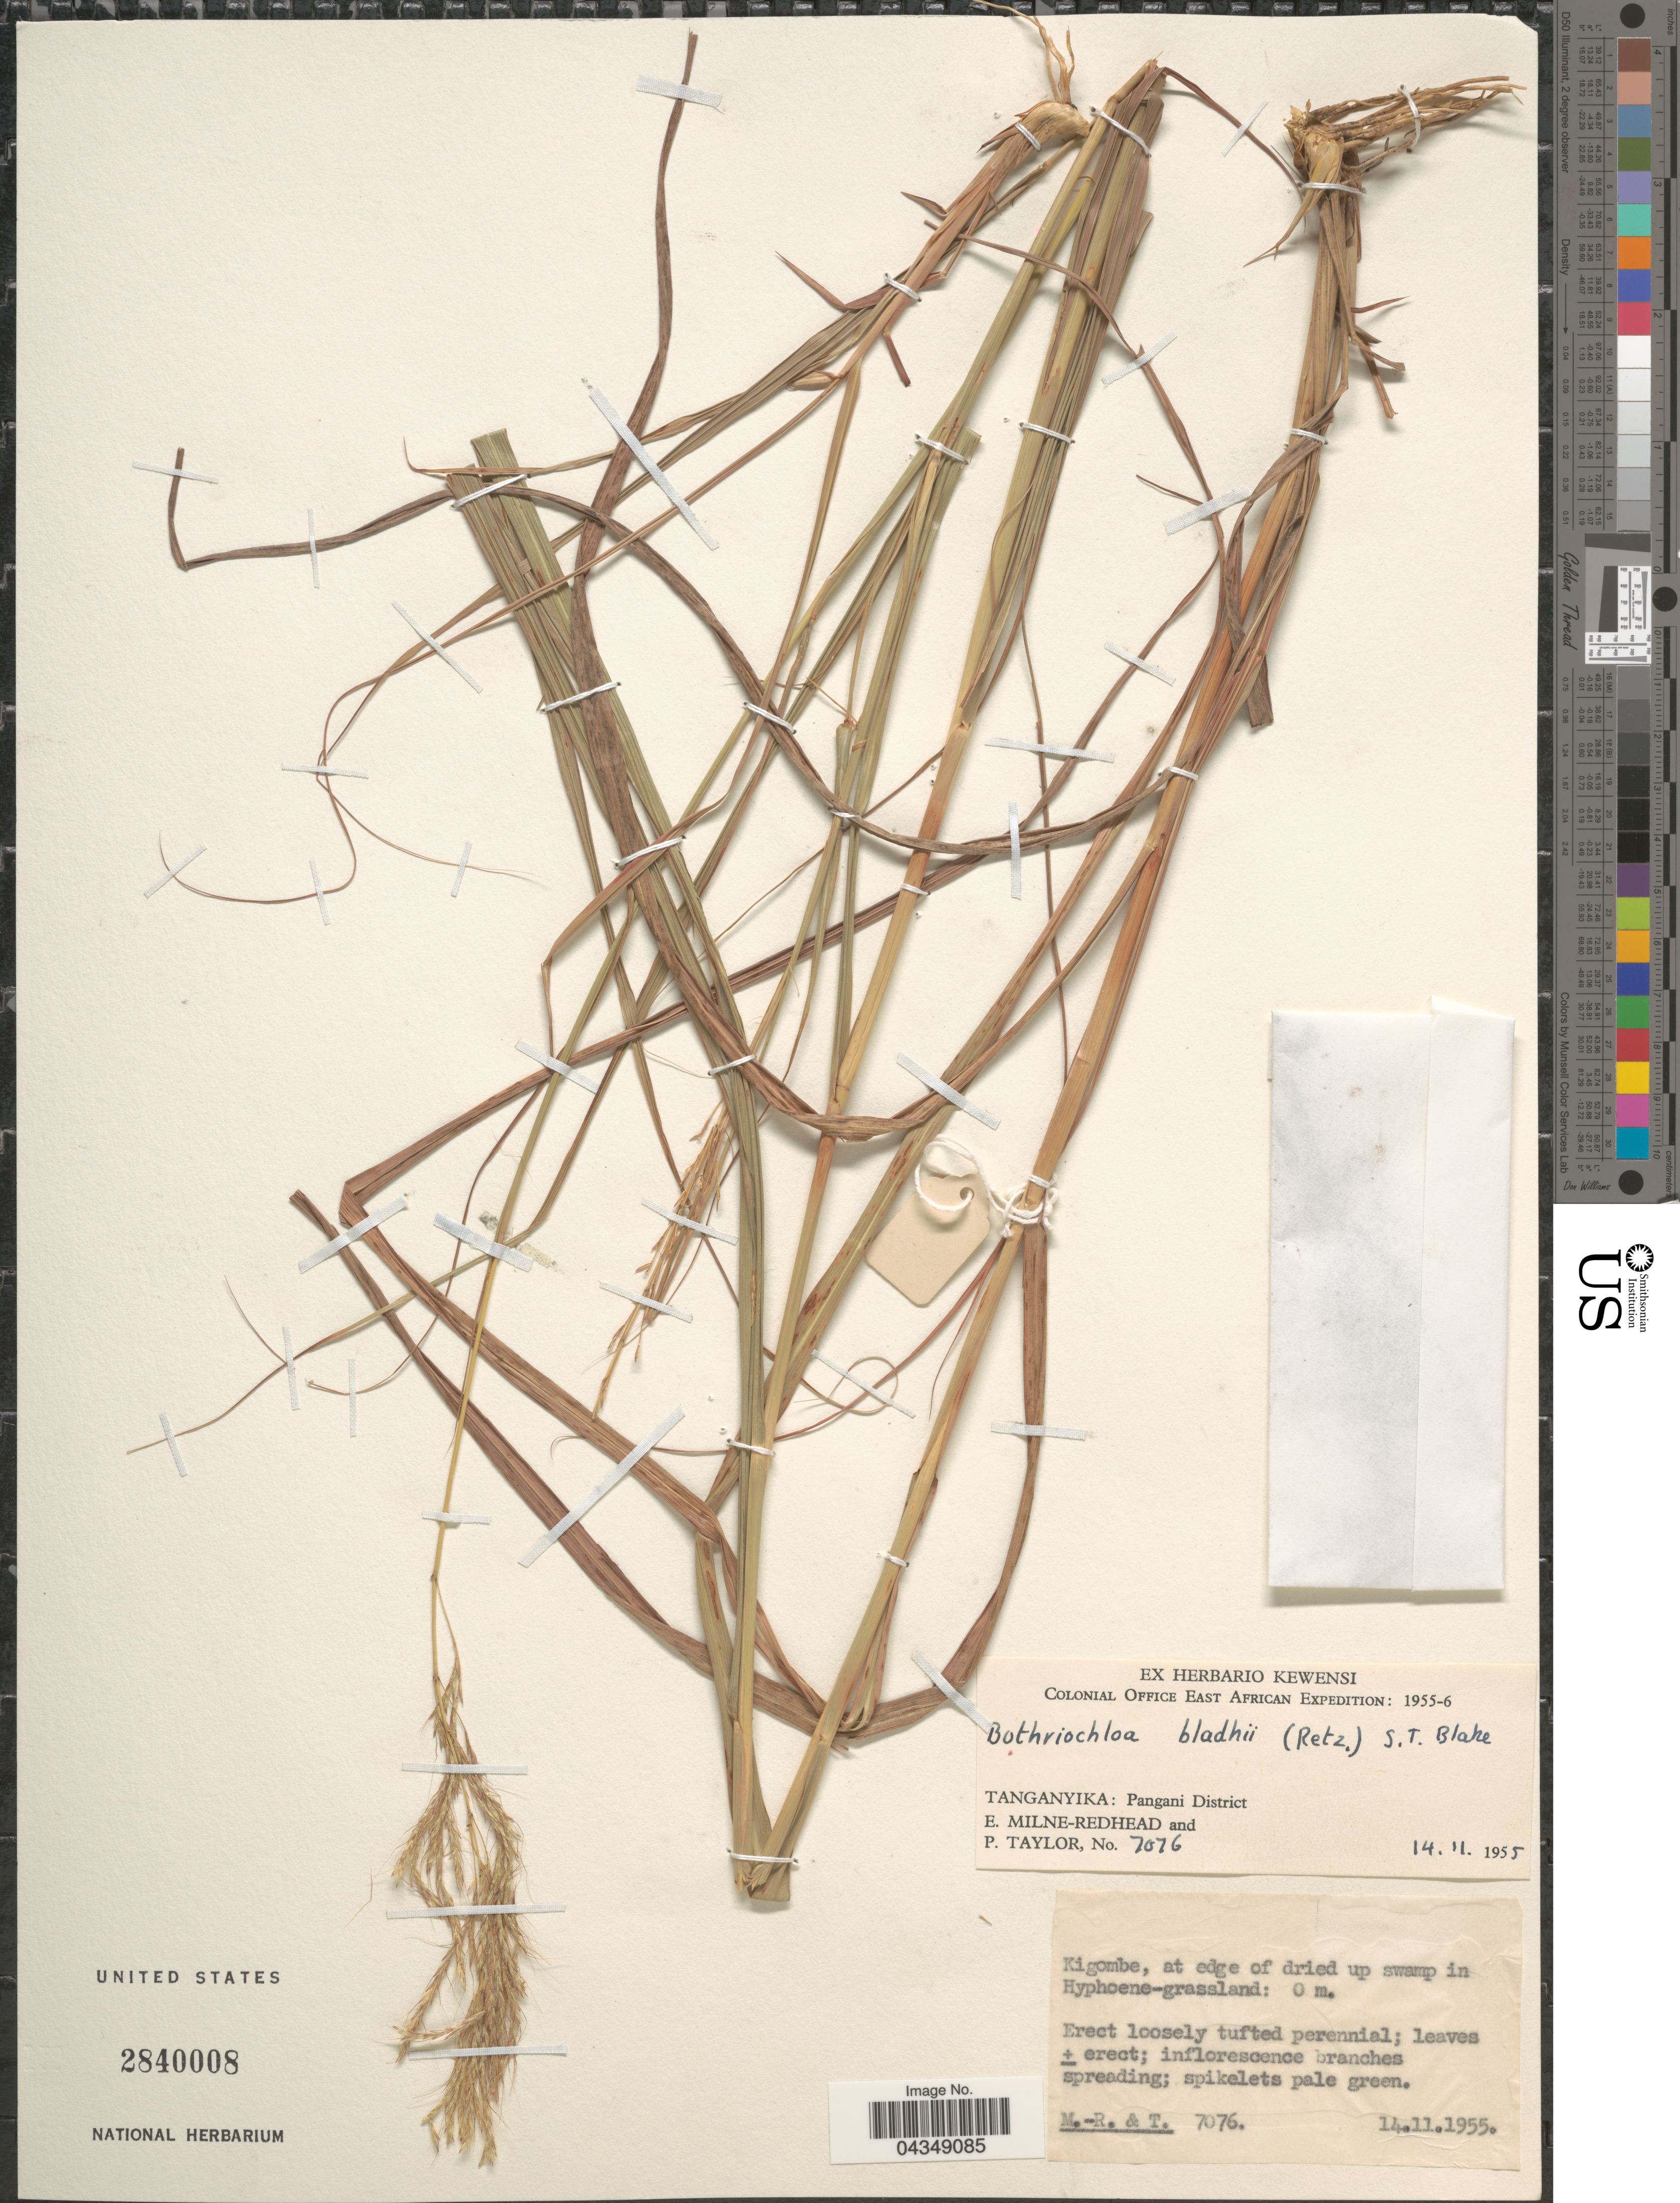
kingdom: Plantae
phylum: Tracheophyta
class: Liliopsida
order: Poales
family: Poaceae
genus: Bothriochloa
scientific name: Bothriochloa bladhii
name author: (Retz.) S.T. Blake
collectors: E. W. Milne-Redhead & P. Taylor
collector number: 7076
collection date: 1955-11-14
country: Tanzania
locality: Colonial Office East African Expedition: 1955-6. Tanganyika: Pangani District. Kigombe.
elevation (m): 0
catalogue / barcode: US 2840008